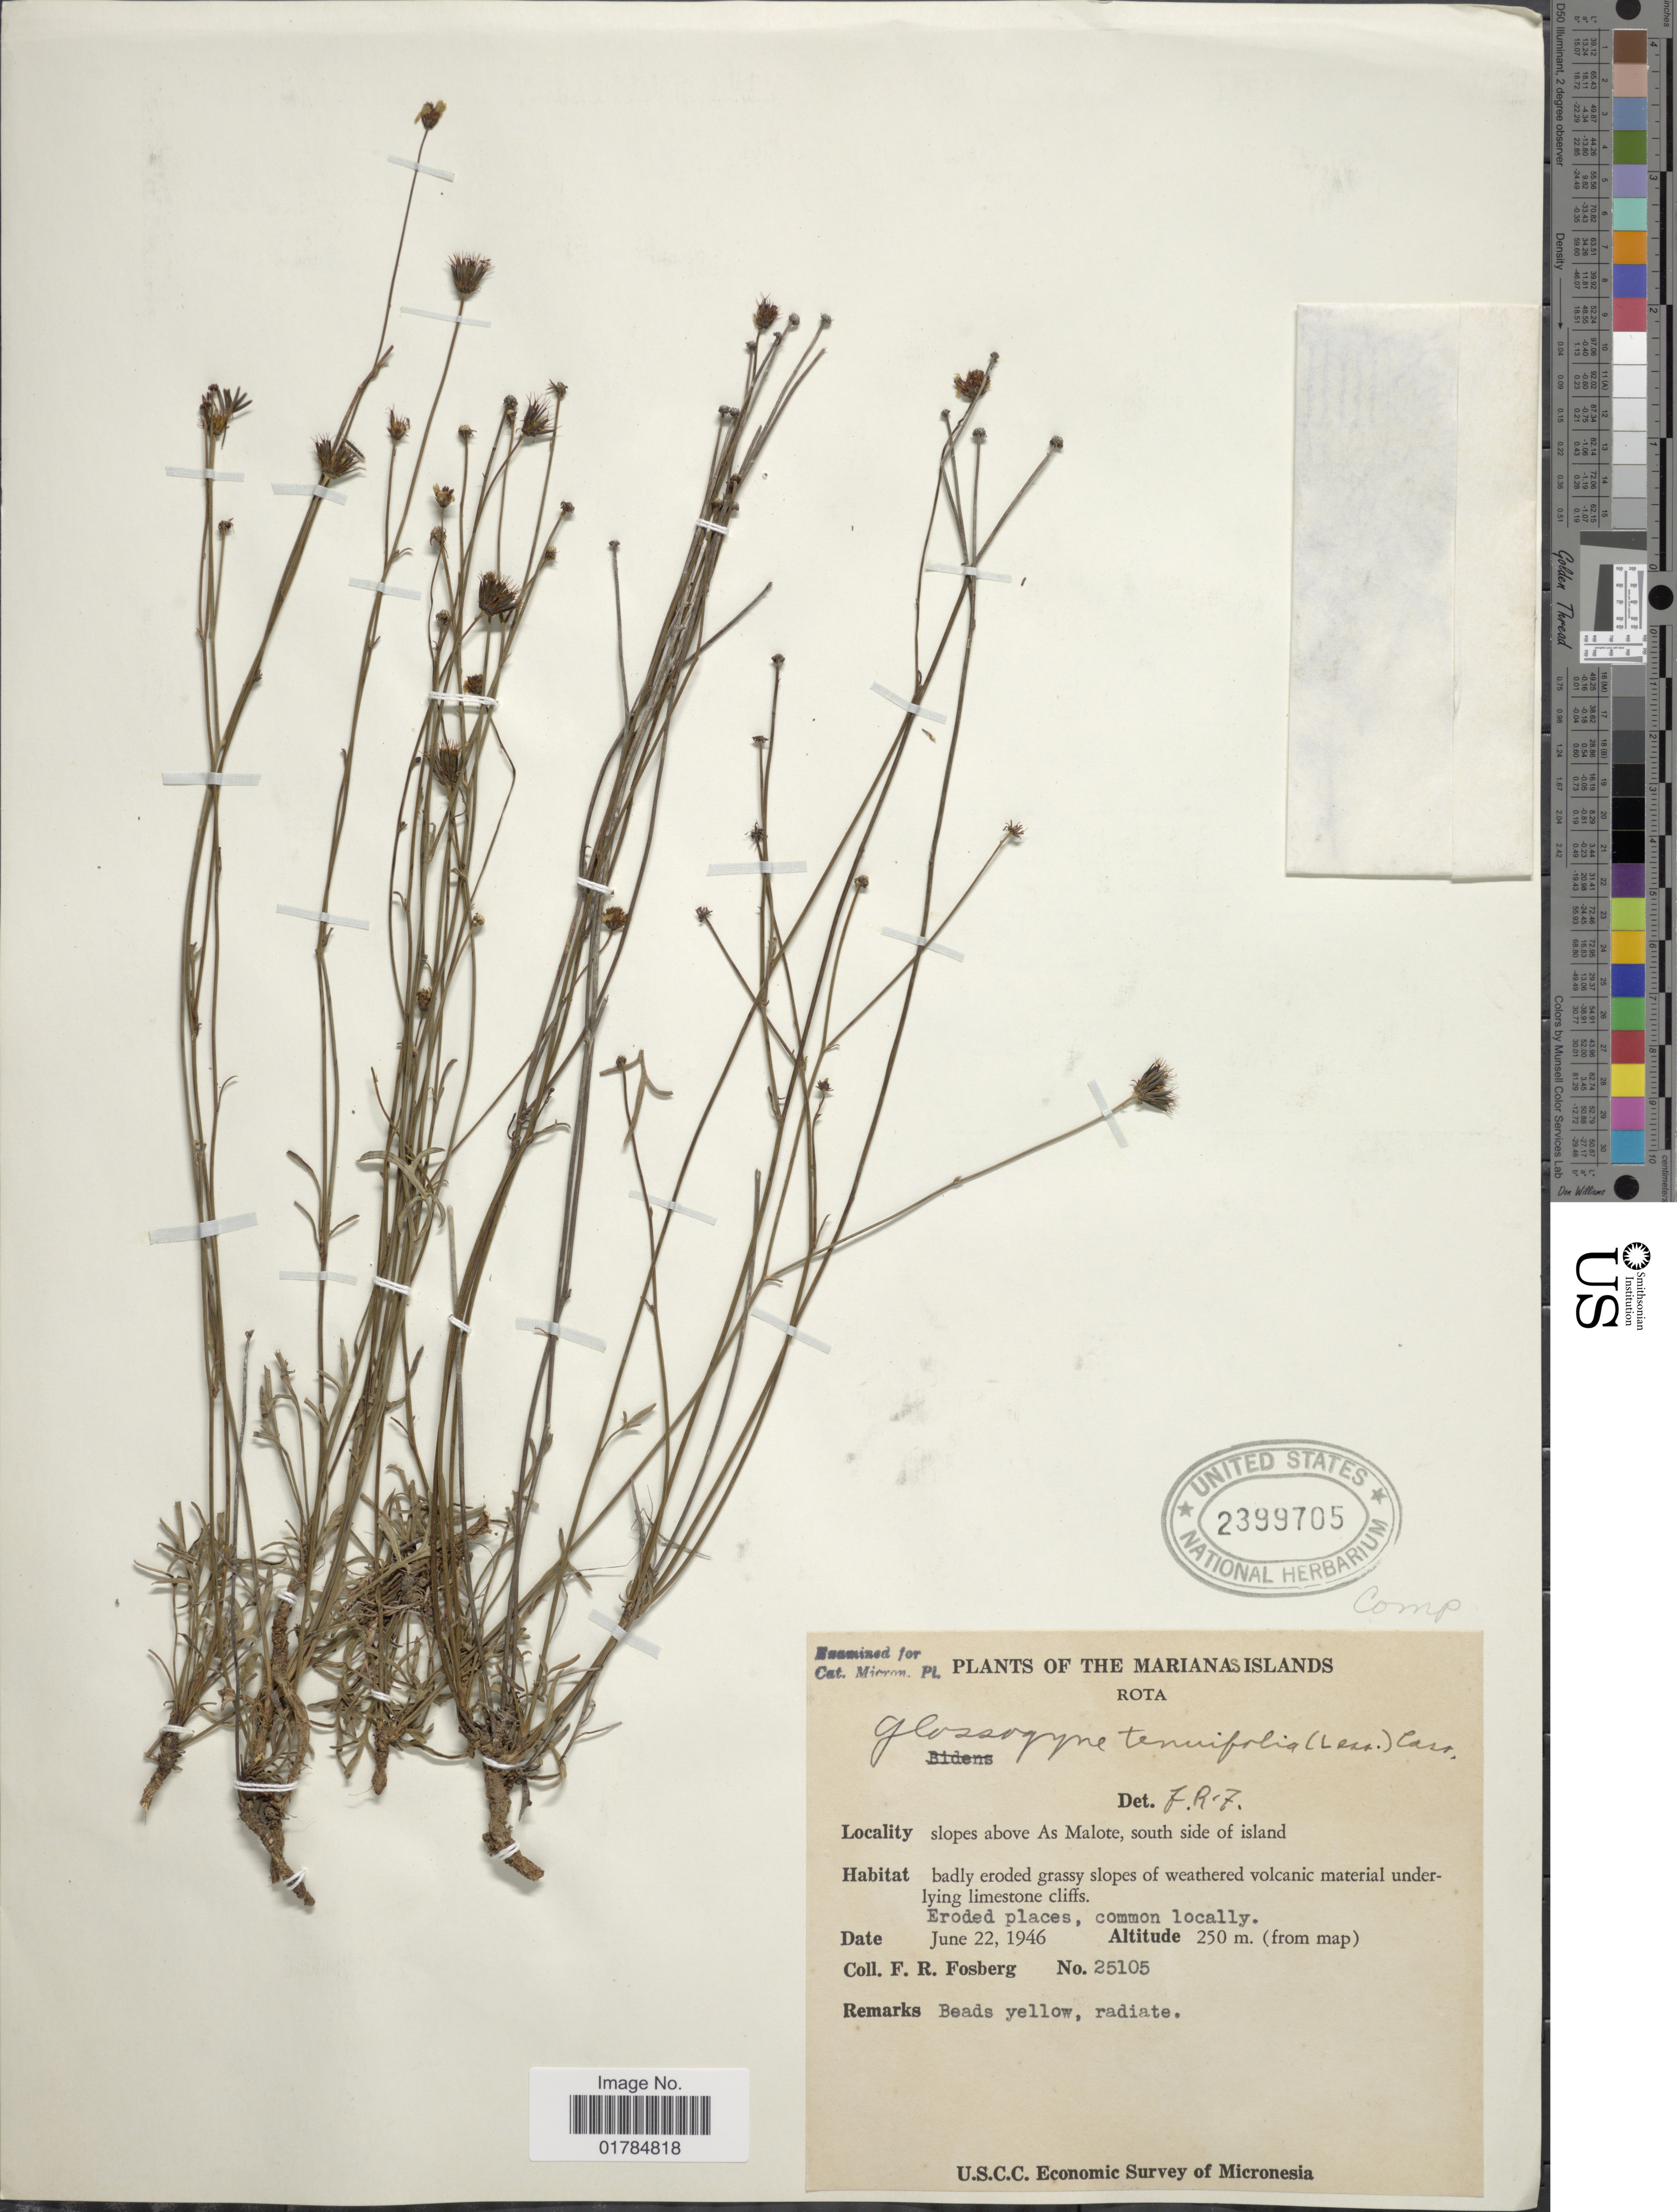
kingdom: Plantae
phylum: Tracheophyta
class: Magnoliopsida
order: Asterales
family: Asteraceae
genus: Glossogyne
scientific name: Glossogyne tenuifolia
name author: (Labill.)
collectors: F. R. Fosberg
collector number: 25105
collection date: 1946-06-22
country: Northern Mariana Islands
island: Rota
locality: Rota. Slopes above As Malote, south side of island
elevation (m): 250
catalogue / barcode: US 2399705